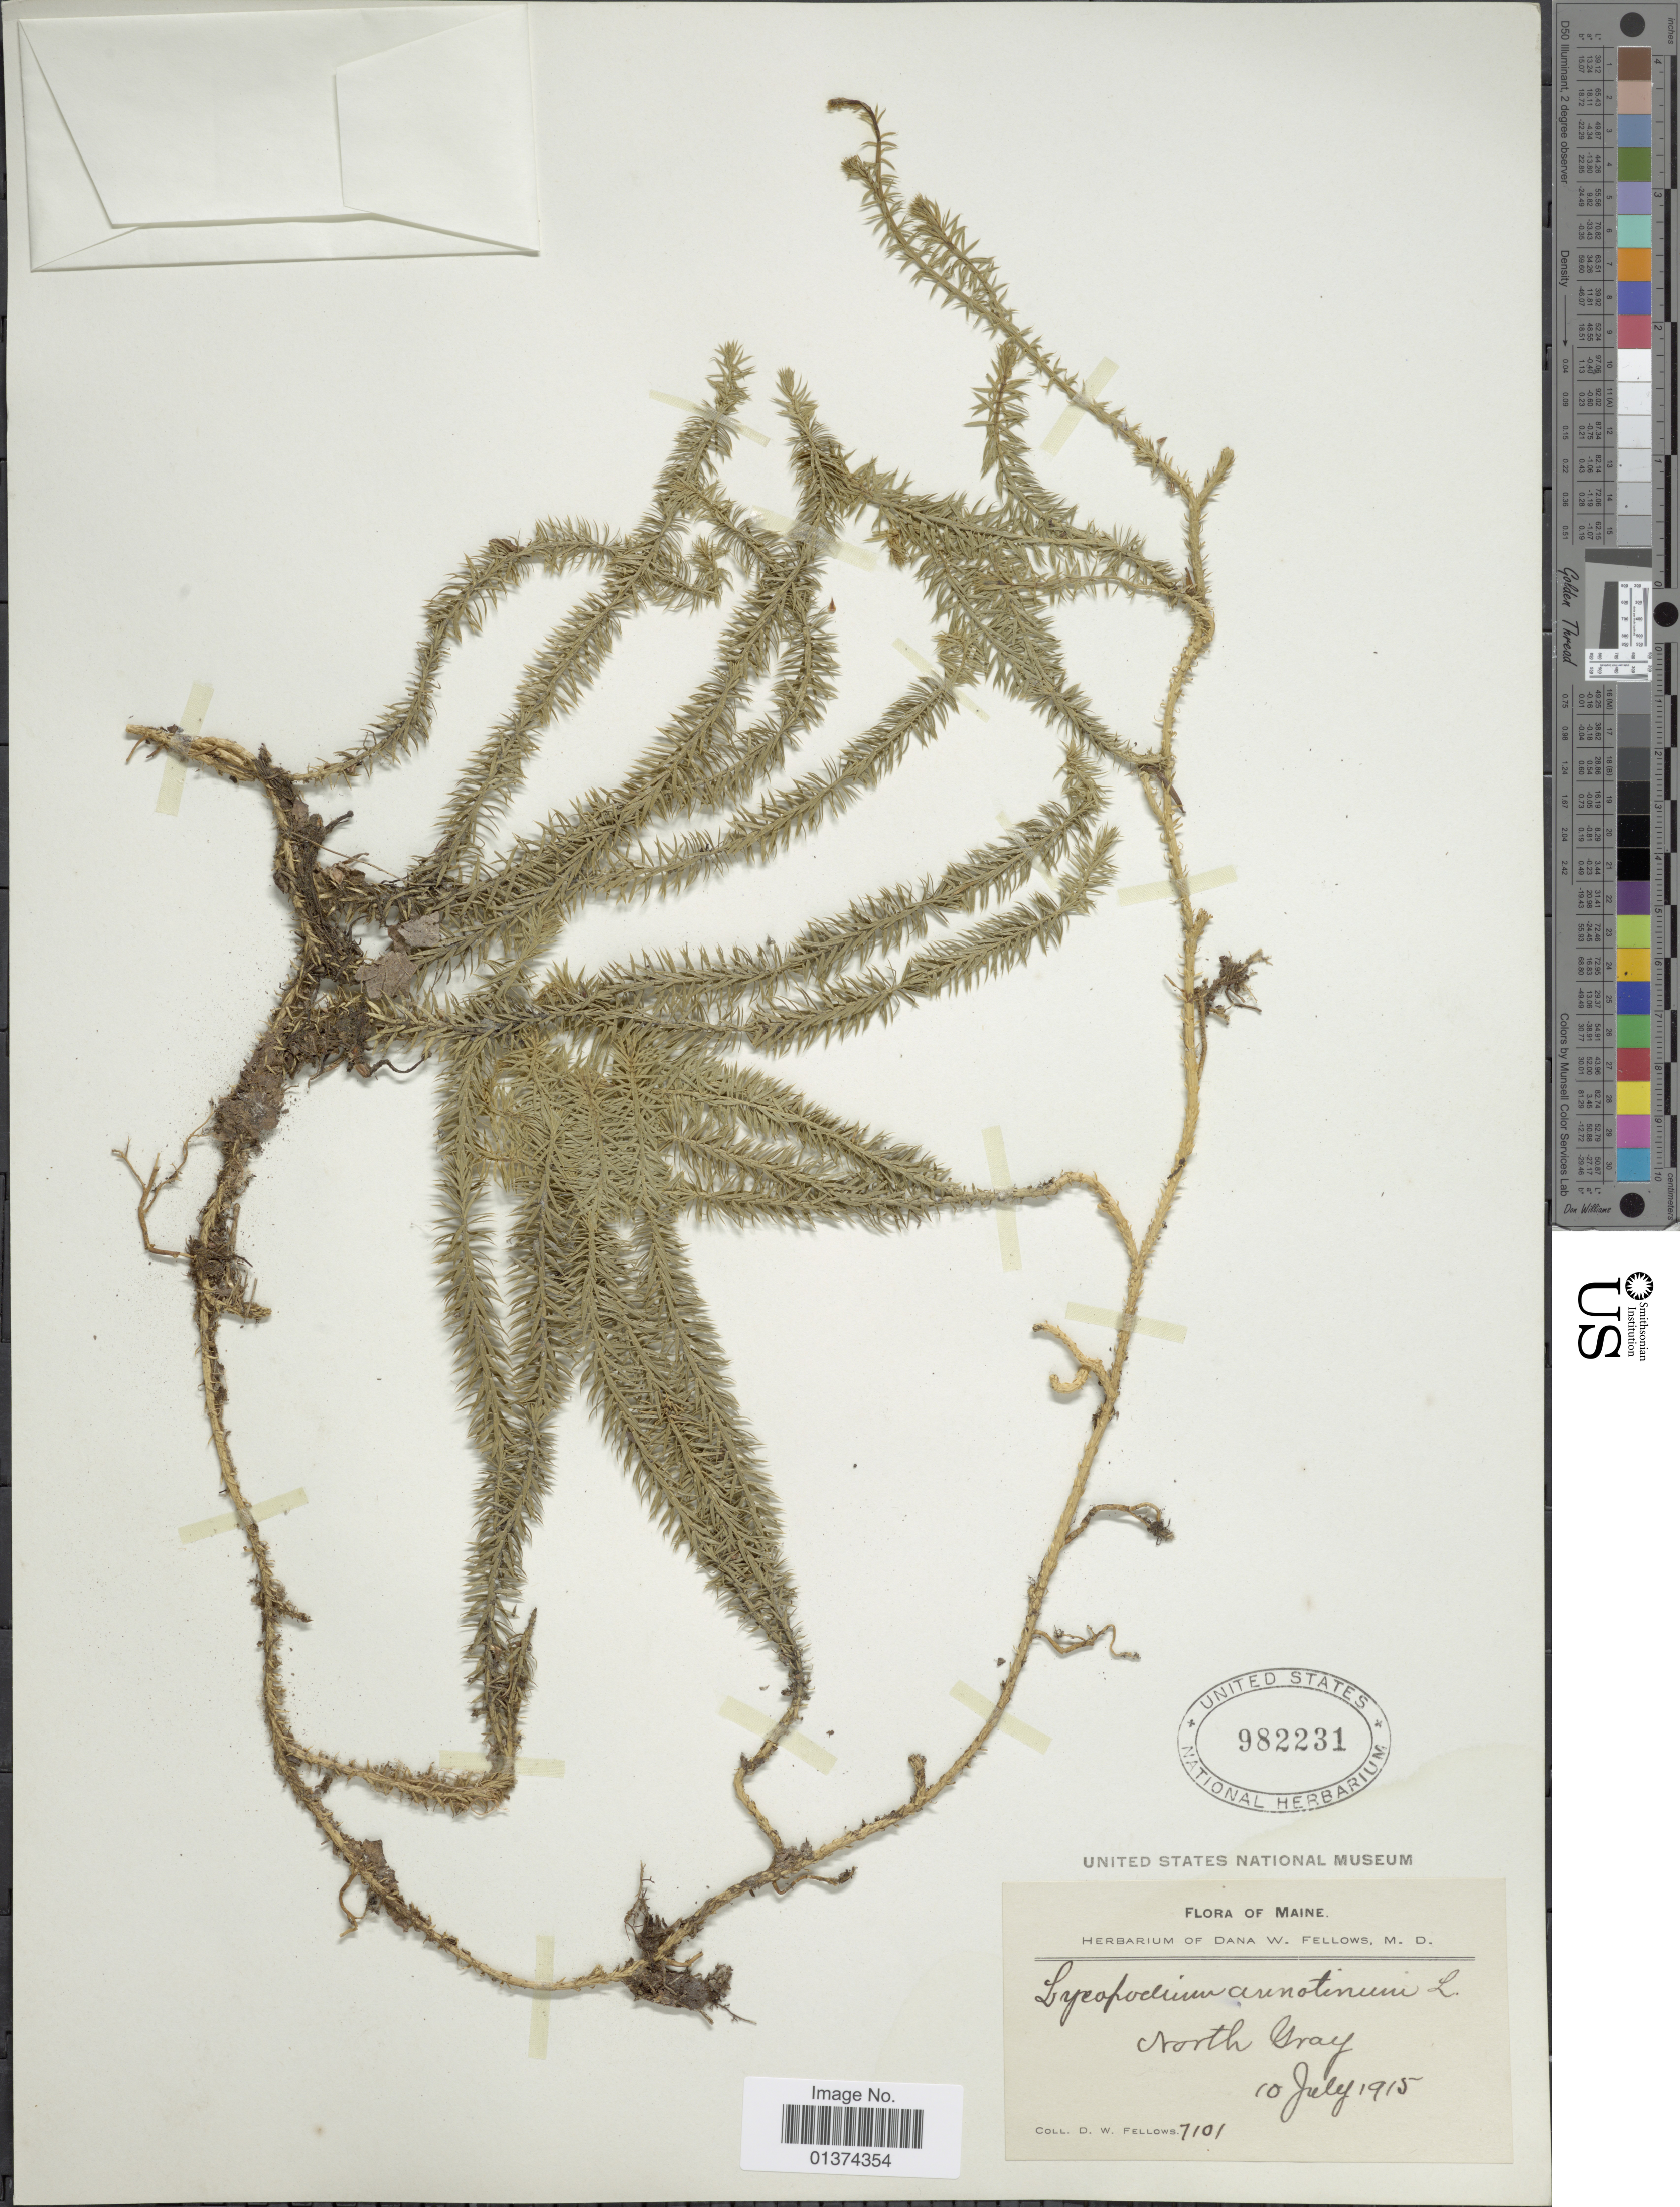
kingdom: Plantae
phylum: Tracheophyta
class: Lycopodiopsida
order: Lycopodiales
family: Lycopodiaceae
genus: Spinulum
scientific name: Spinulum annotinum subsp. annotinum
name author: (L.) A. Haines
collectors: D. W. Fellows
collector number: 7101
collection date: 1915-07-10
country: United States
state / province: Maine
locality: North Gray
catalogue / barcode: US 982231